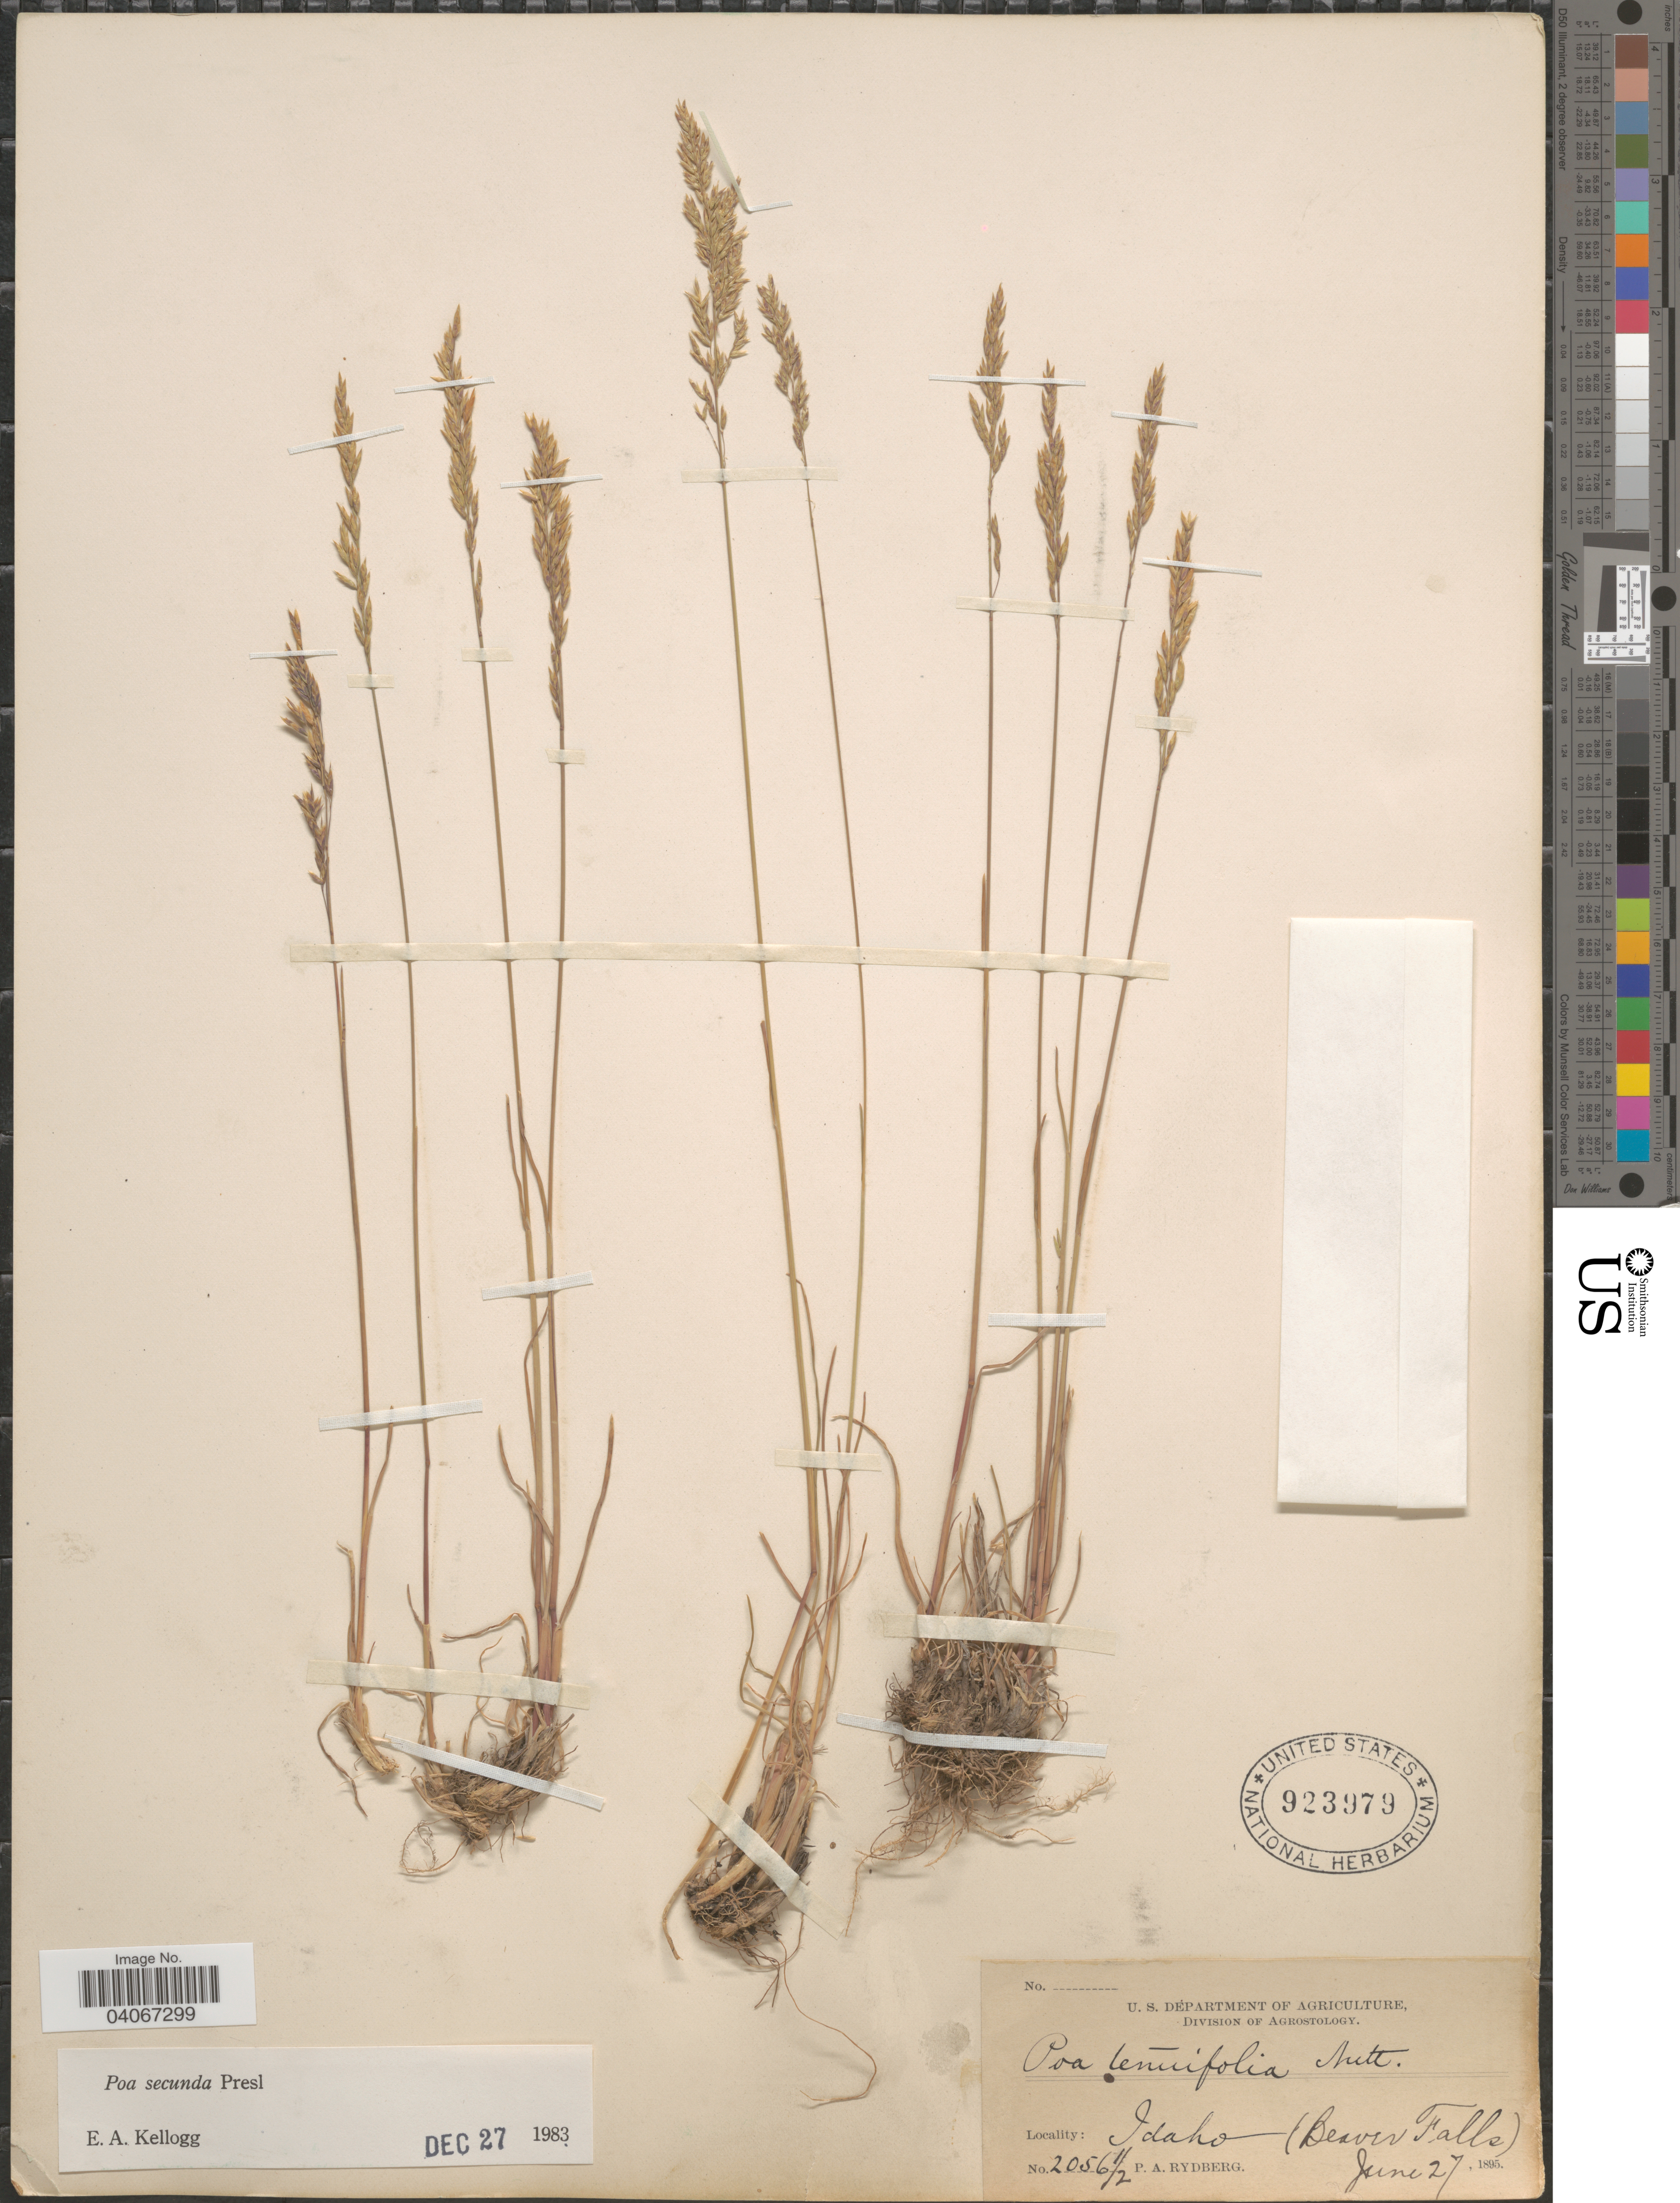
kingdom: Plantae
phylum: Tracheophyta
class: Liliopsida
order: Poales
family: Poaceae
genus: Poa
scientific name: Poa secunda subsp. secunda var. secunda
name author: J. Presl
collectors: P. A. Rydberg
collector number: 20561/2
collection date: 1895-06-27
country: United States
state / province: Idaho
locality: Beaver Falls.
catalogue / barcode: US 923979